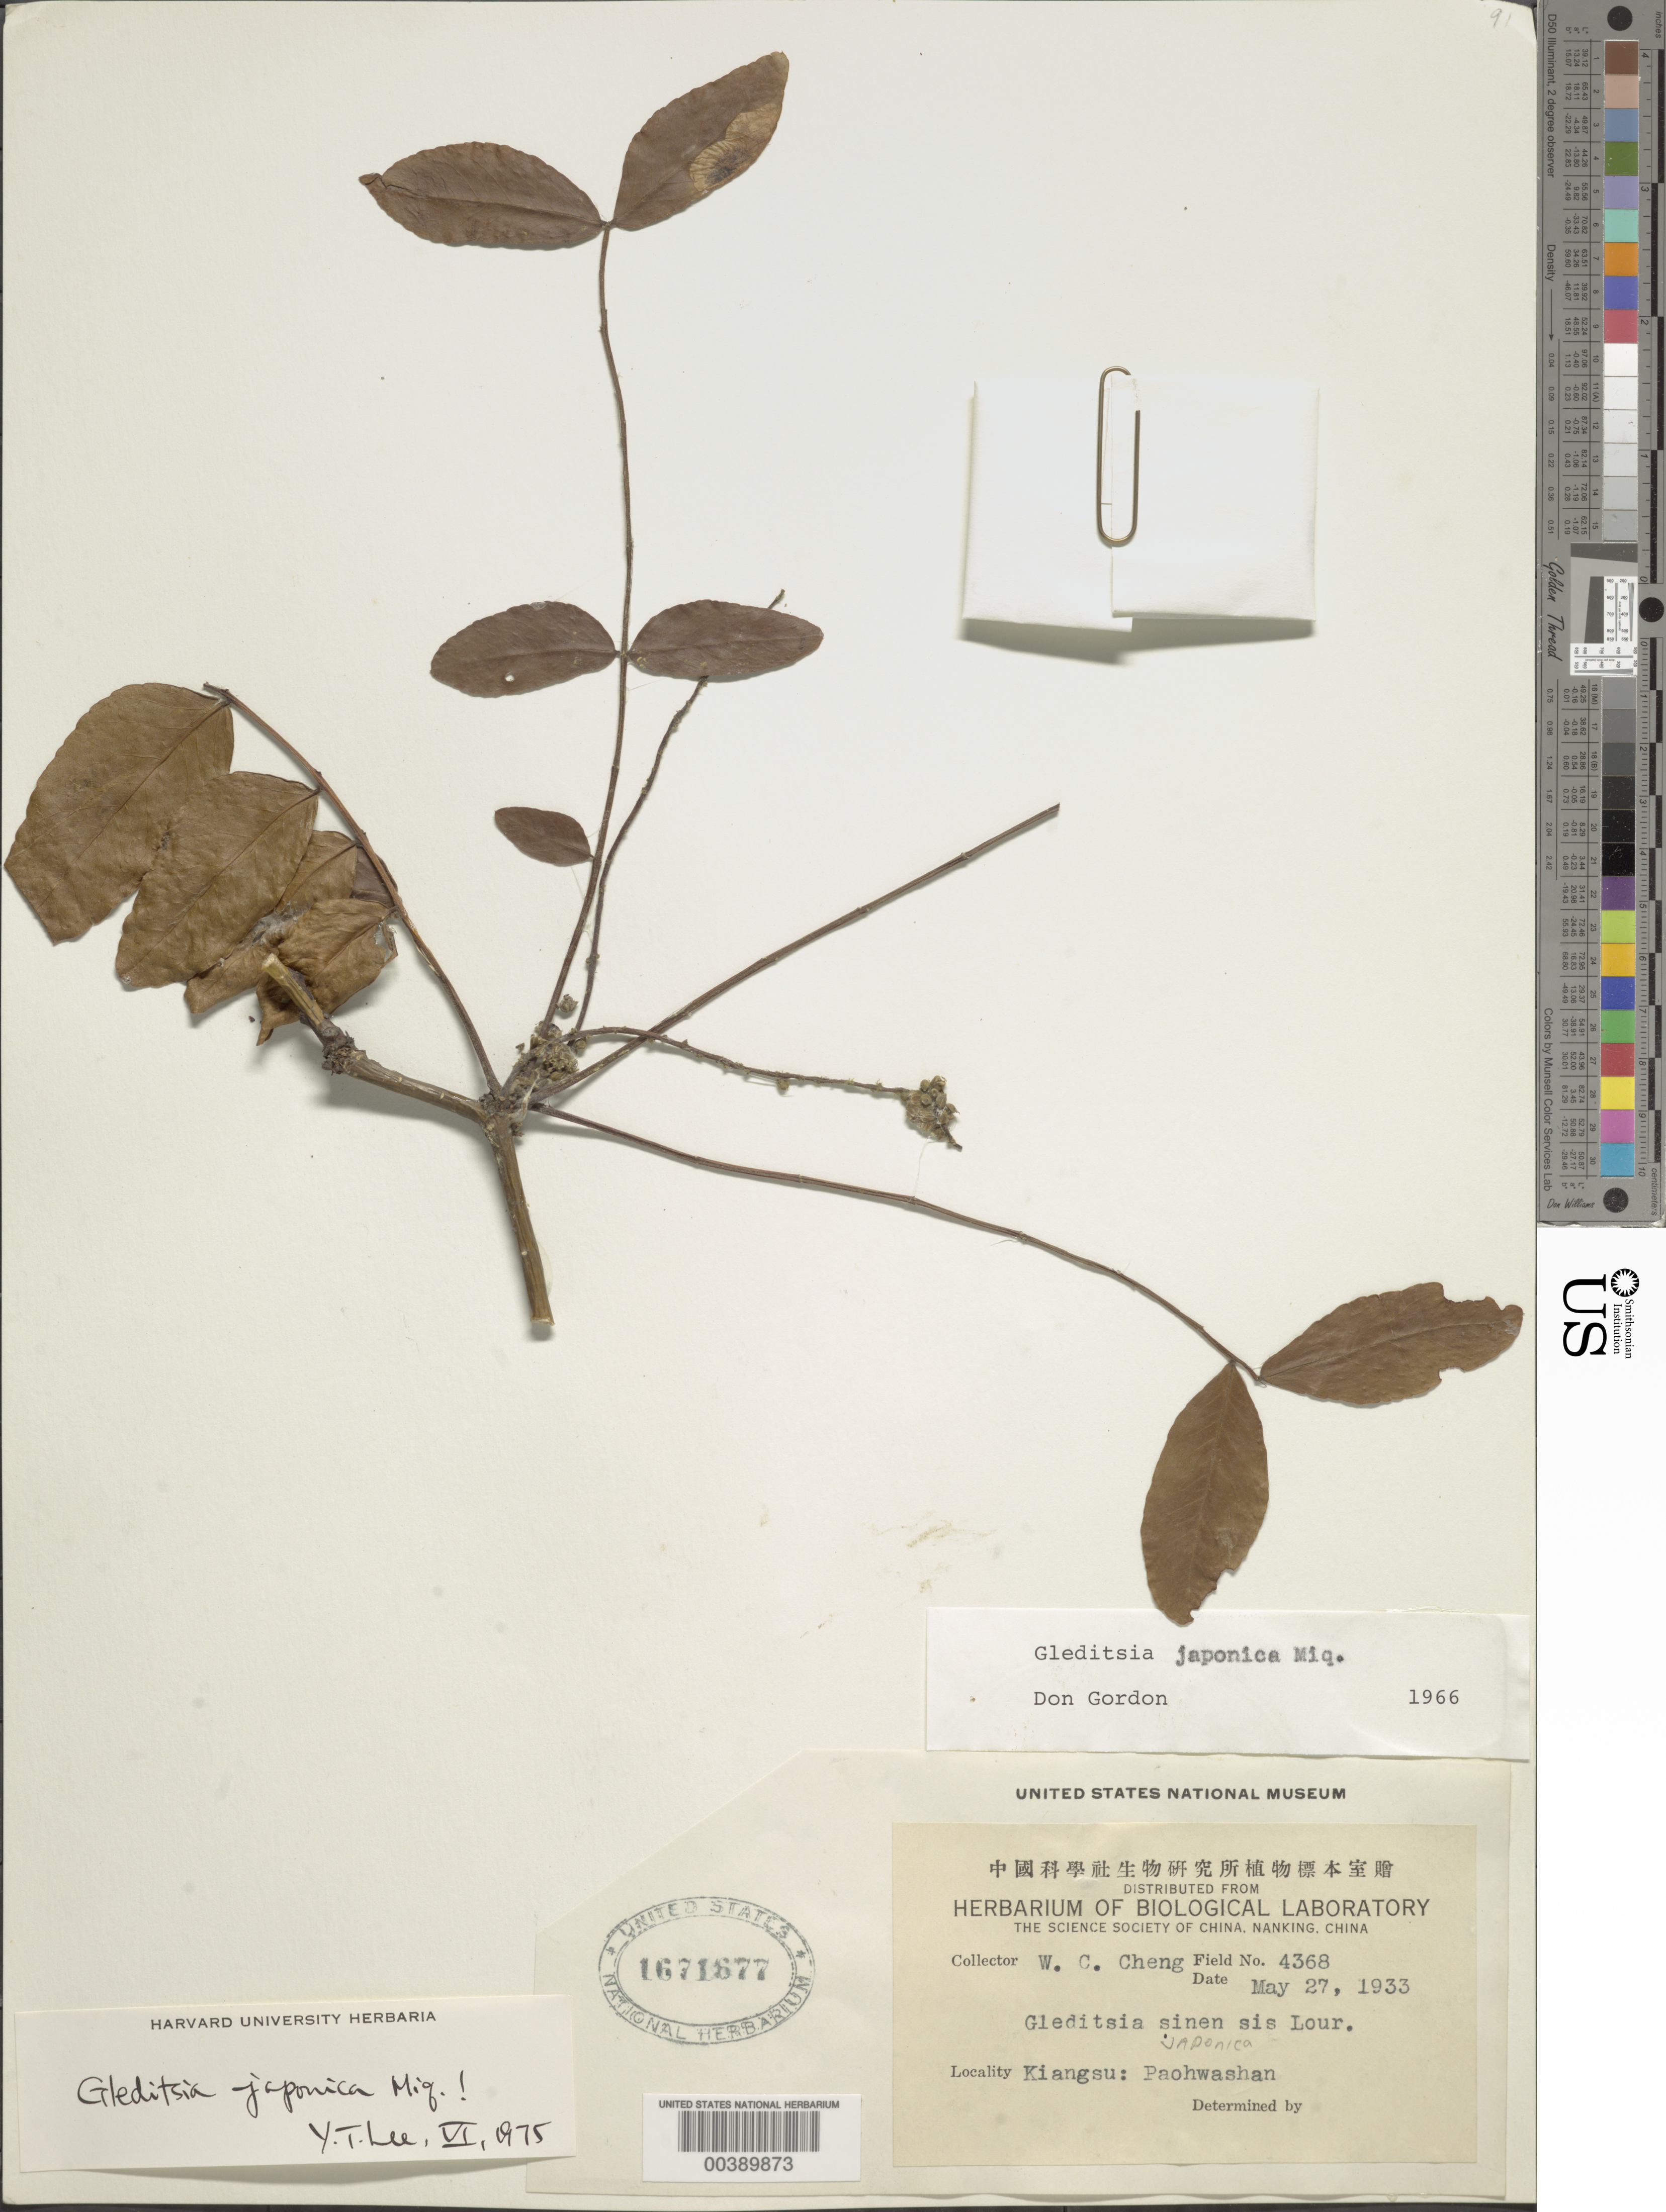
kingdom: Plantae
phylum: Tracheophyta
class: Magnoliopsida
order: Fabales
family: Fabaceae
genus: Gleditsia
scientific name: Gleditsia japonica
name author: Miq.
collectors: W. C. Cheng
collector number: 4368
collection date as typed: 27 May 1933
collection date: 1933-05-27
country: China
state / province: Jiangsu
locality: Paohwashan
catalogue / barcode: US 1671677